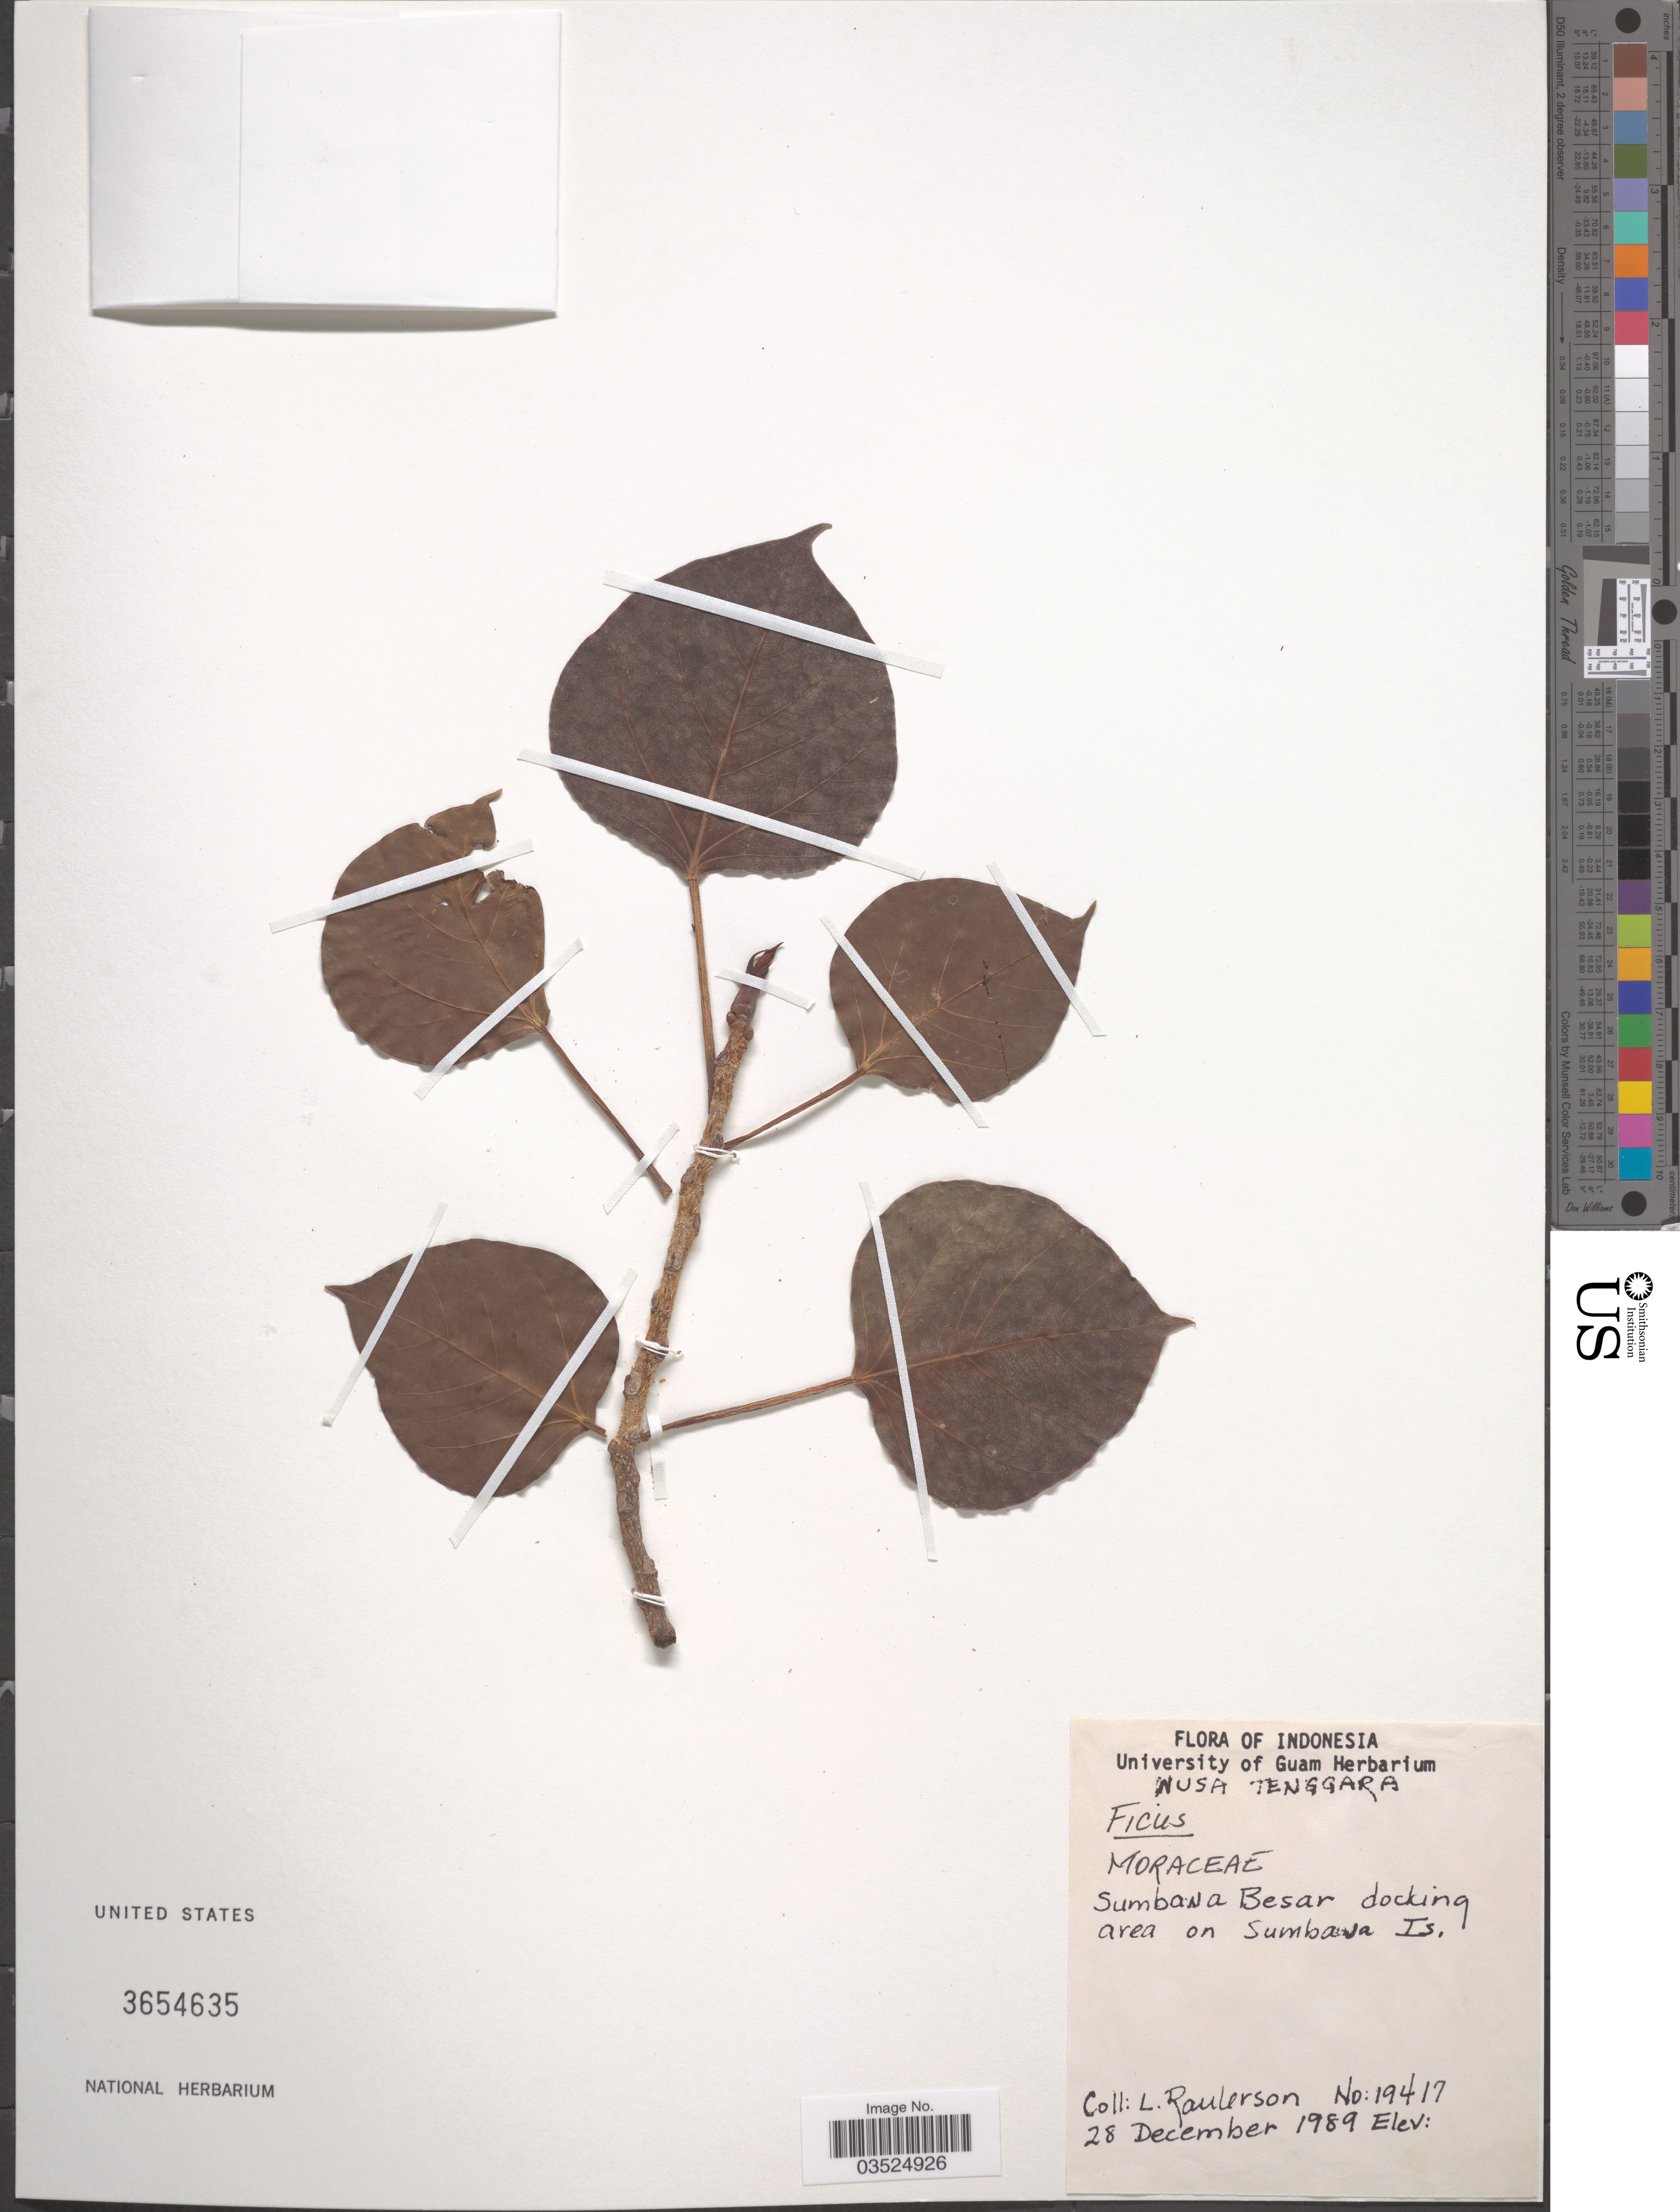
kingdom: Plantae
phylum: Tracheophyta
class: Magnoliopsida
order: Rosales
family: Moraceae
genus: Ficus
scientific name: Ficus sp.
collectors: L. Raulerson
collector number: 19417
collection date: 1989-12-28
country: Indonesia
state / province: Nusa Tenggara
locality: Sumbawa Besar docking area on Sumbawa Is.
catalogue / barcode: US 3654635